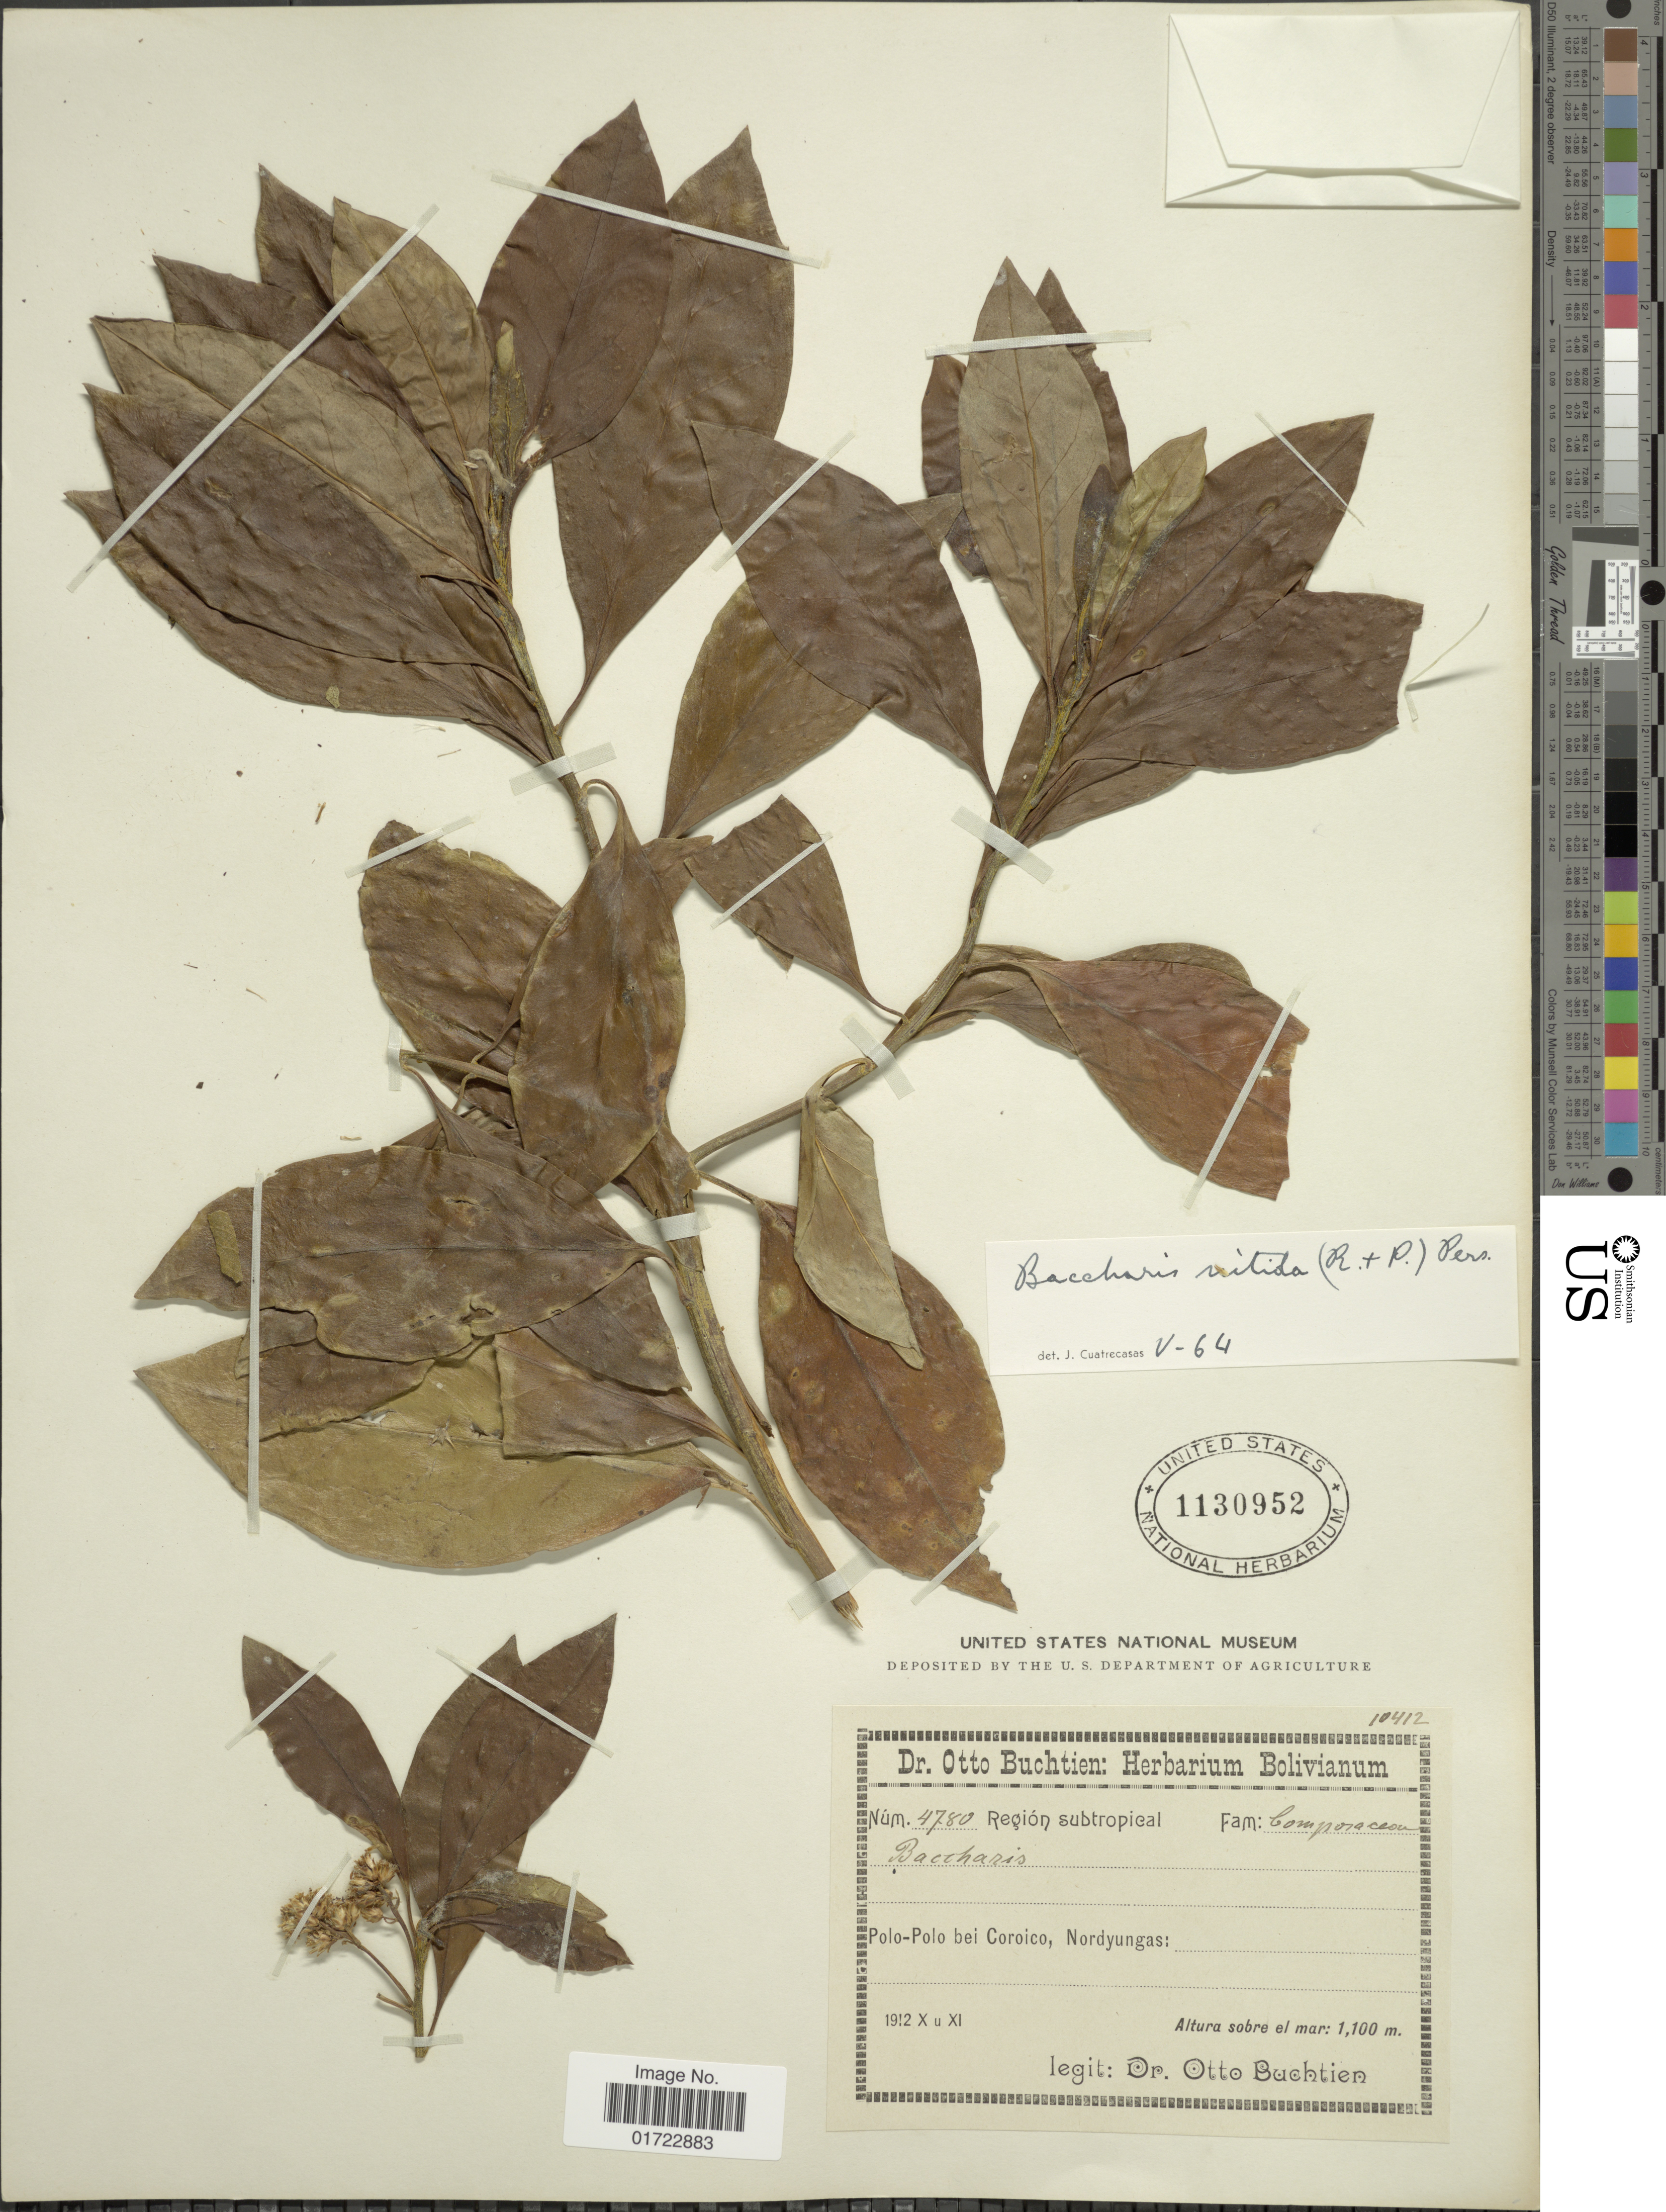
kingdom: Plantae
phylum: Tracheophyta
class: Magnoliopsida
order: Asterales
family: Asteraceae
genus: Baccharis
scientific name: Baccharis nitida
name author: (Ruiz & Pav.) Pers.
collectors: O. Buchtien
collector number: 7480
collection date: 1912-10/1912-11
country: Bolivia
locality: Región subtropical. Polo-Polo bei Coroico, Nordyungas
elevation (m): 1100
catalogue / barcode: US 1130952